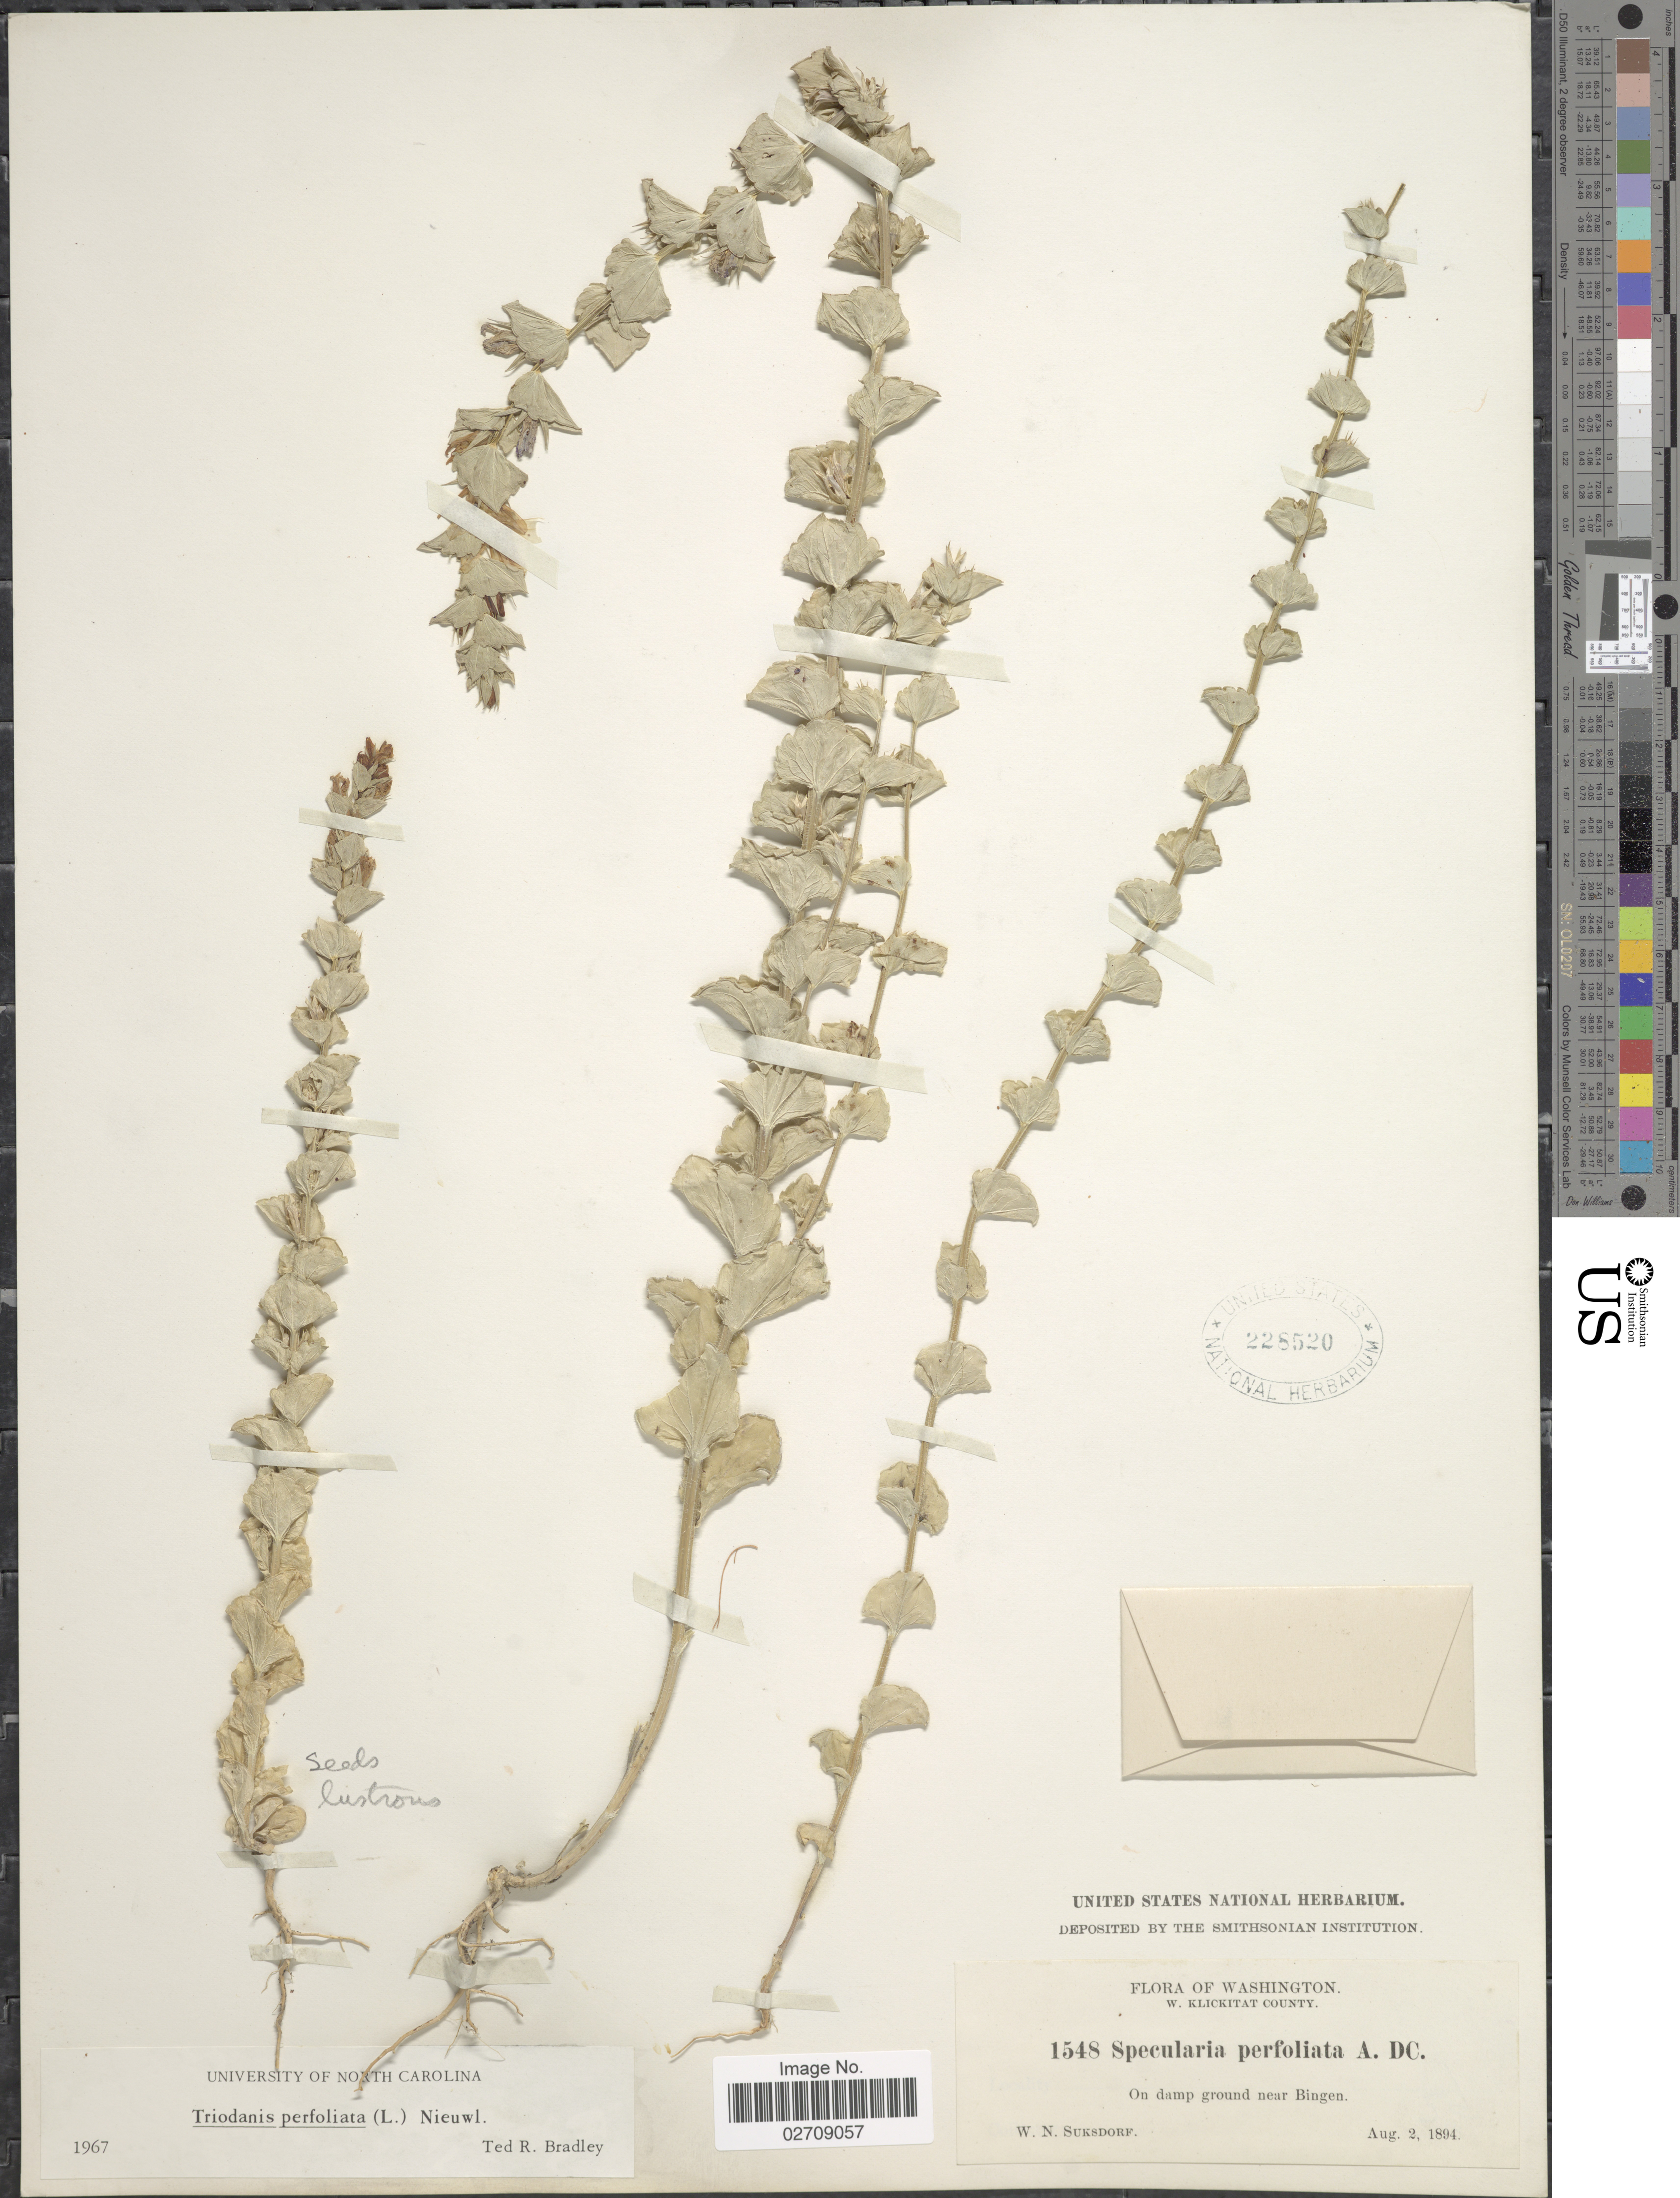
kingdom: Plantae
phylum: Tracheophyta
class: Magnoliopsida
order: Asterales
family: Campanulaceae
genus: Triodanis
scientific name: Triodanis perfoliata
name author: (L.) Nieuwl.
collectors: W. N. Suksdorf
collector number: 1548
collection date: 1894-08-02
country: United States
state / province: Washington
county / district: Klickitat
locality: W. Klickitat County. On damp ground near Bingen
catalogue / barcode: US 228520